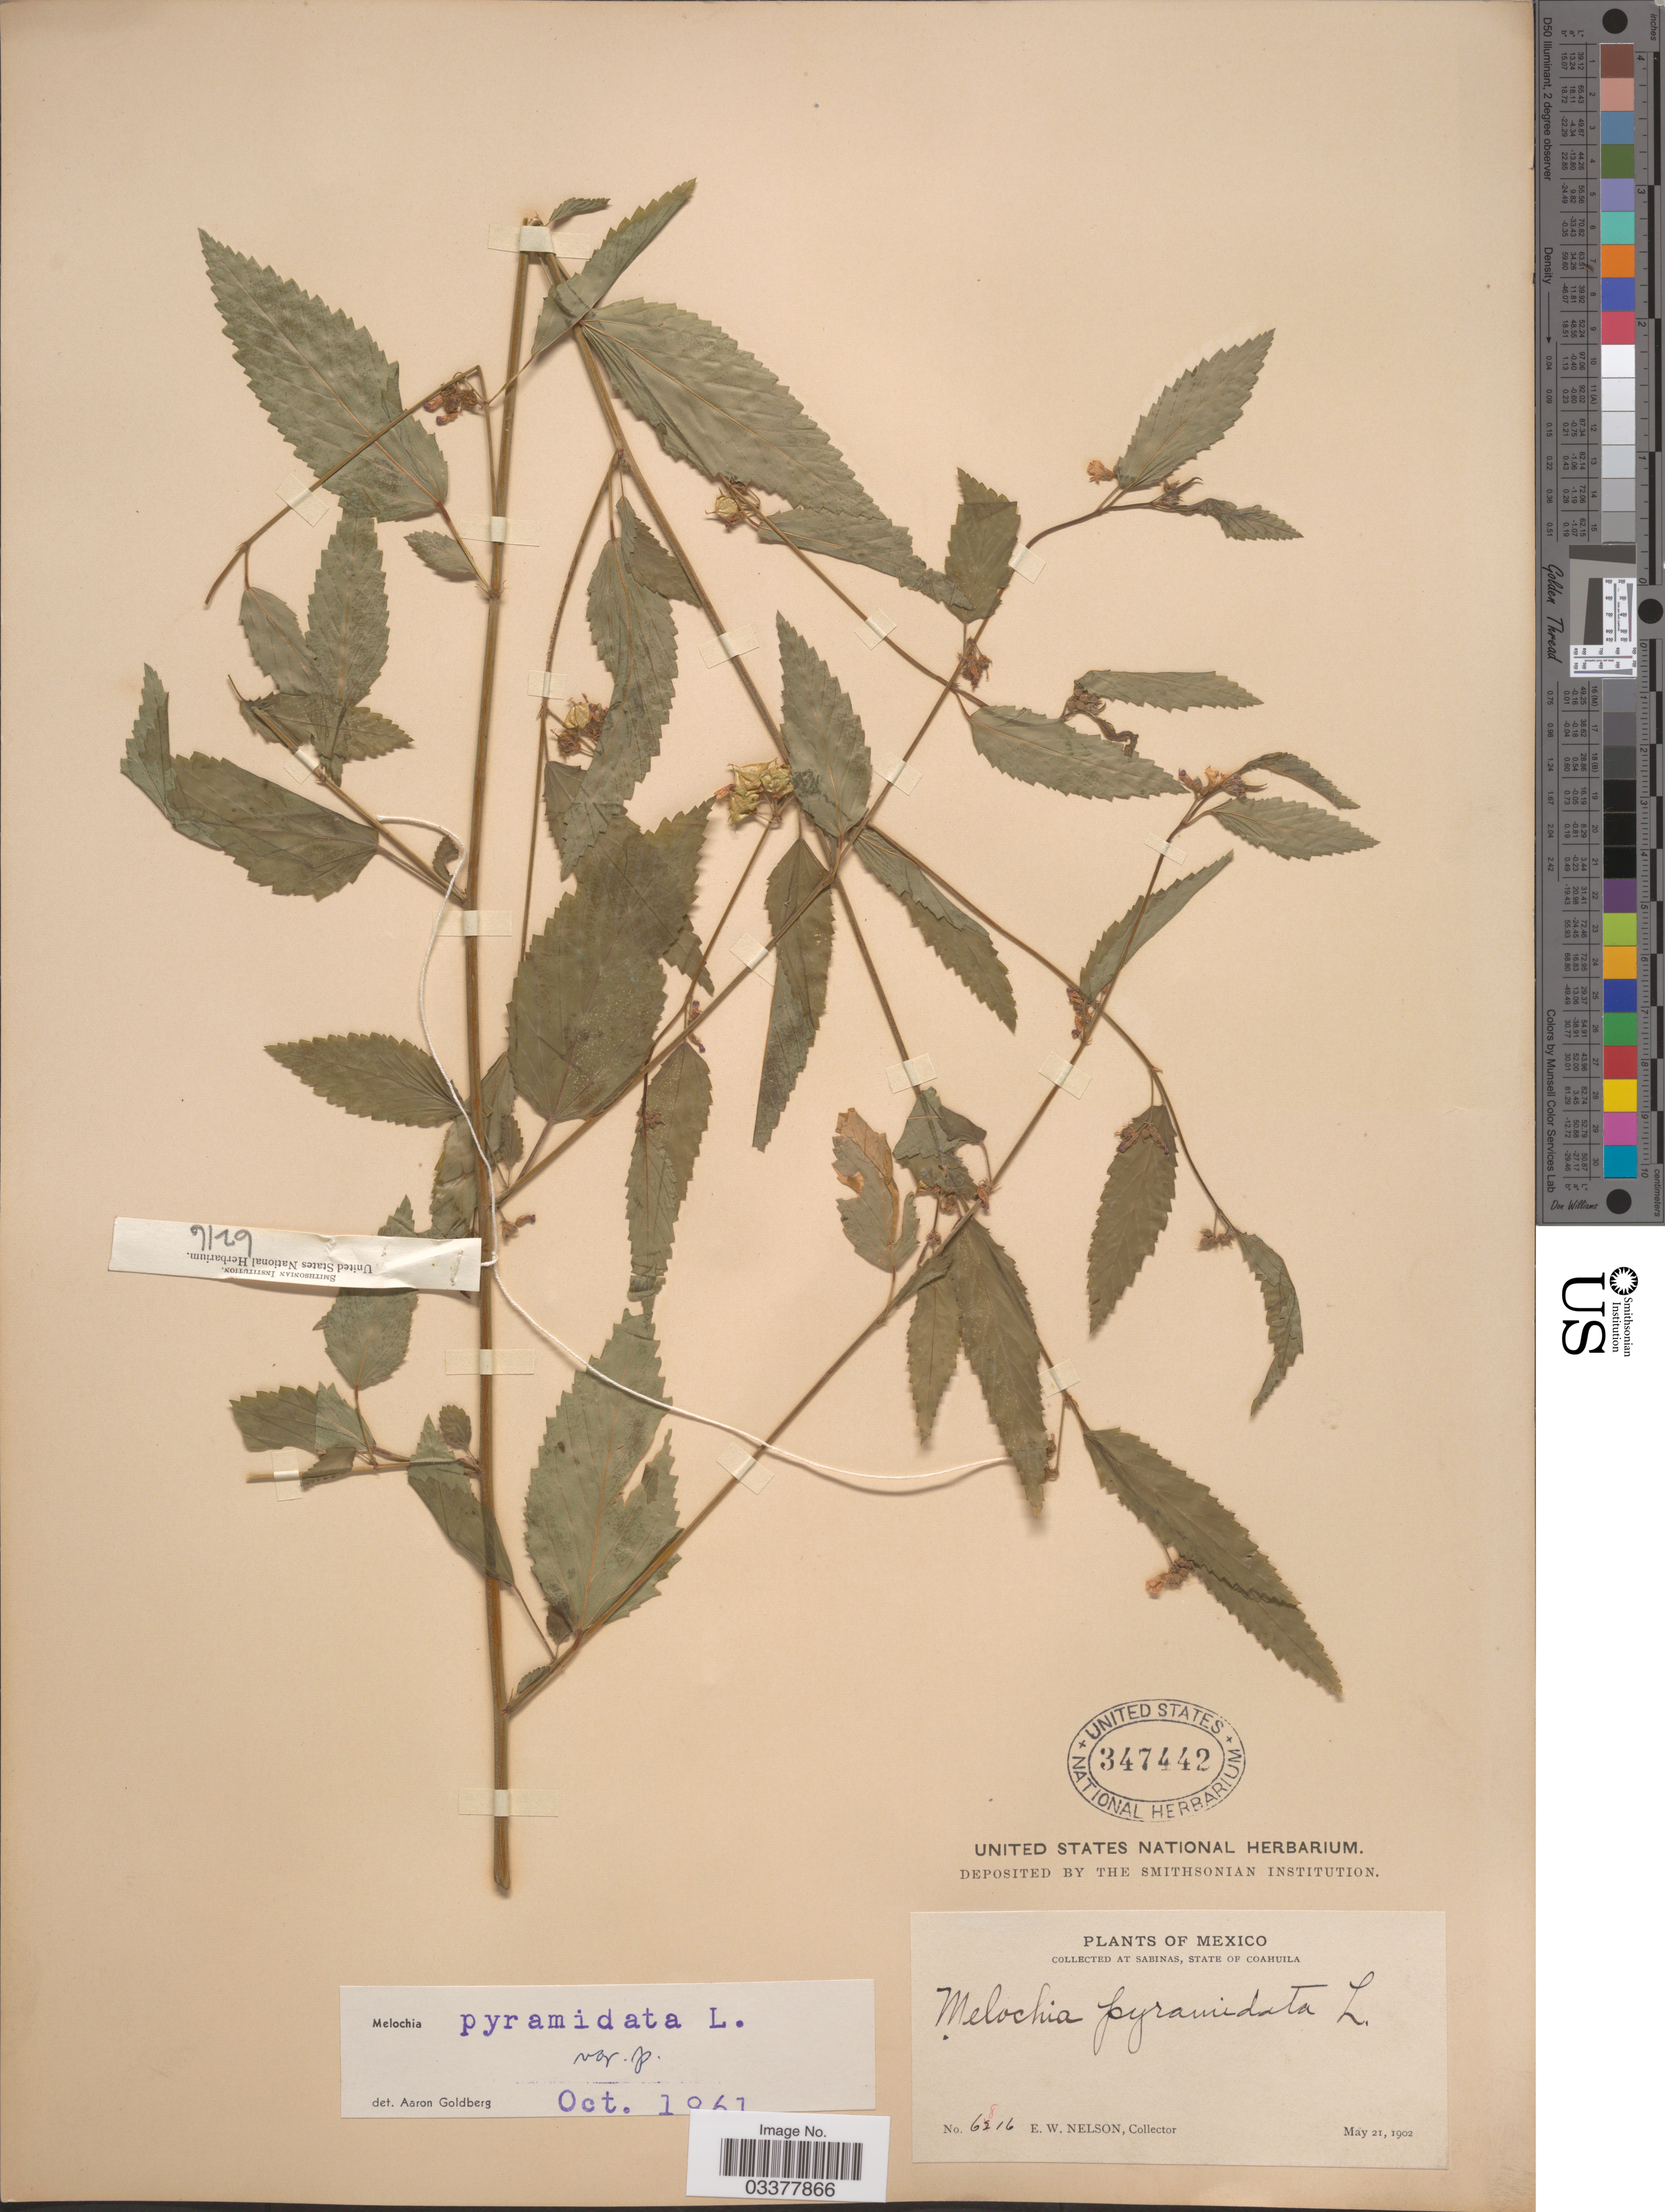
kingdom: Plantae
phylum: Tracheophyta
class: Magnoliopsida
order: Malvales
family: Malvaceae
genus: Melochia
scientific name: Melochia pyramidata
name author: L.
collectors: E. W. Nelson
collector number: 6816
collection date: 1902-05-21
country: Mexico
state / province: Coahuila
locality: Sabinas.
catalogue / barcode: US 347442